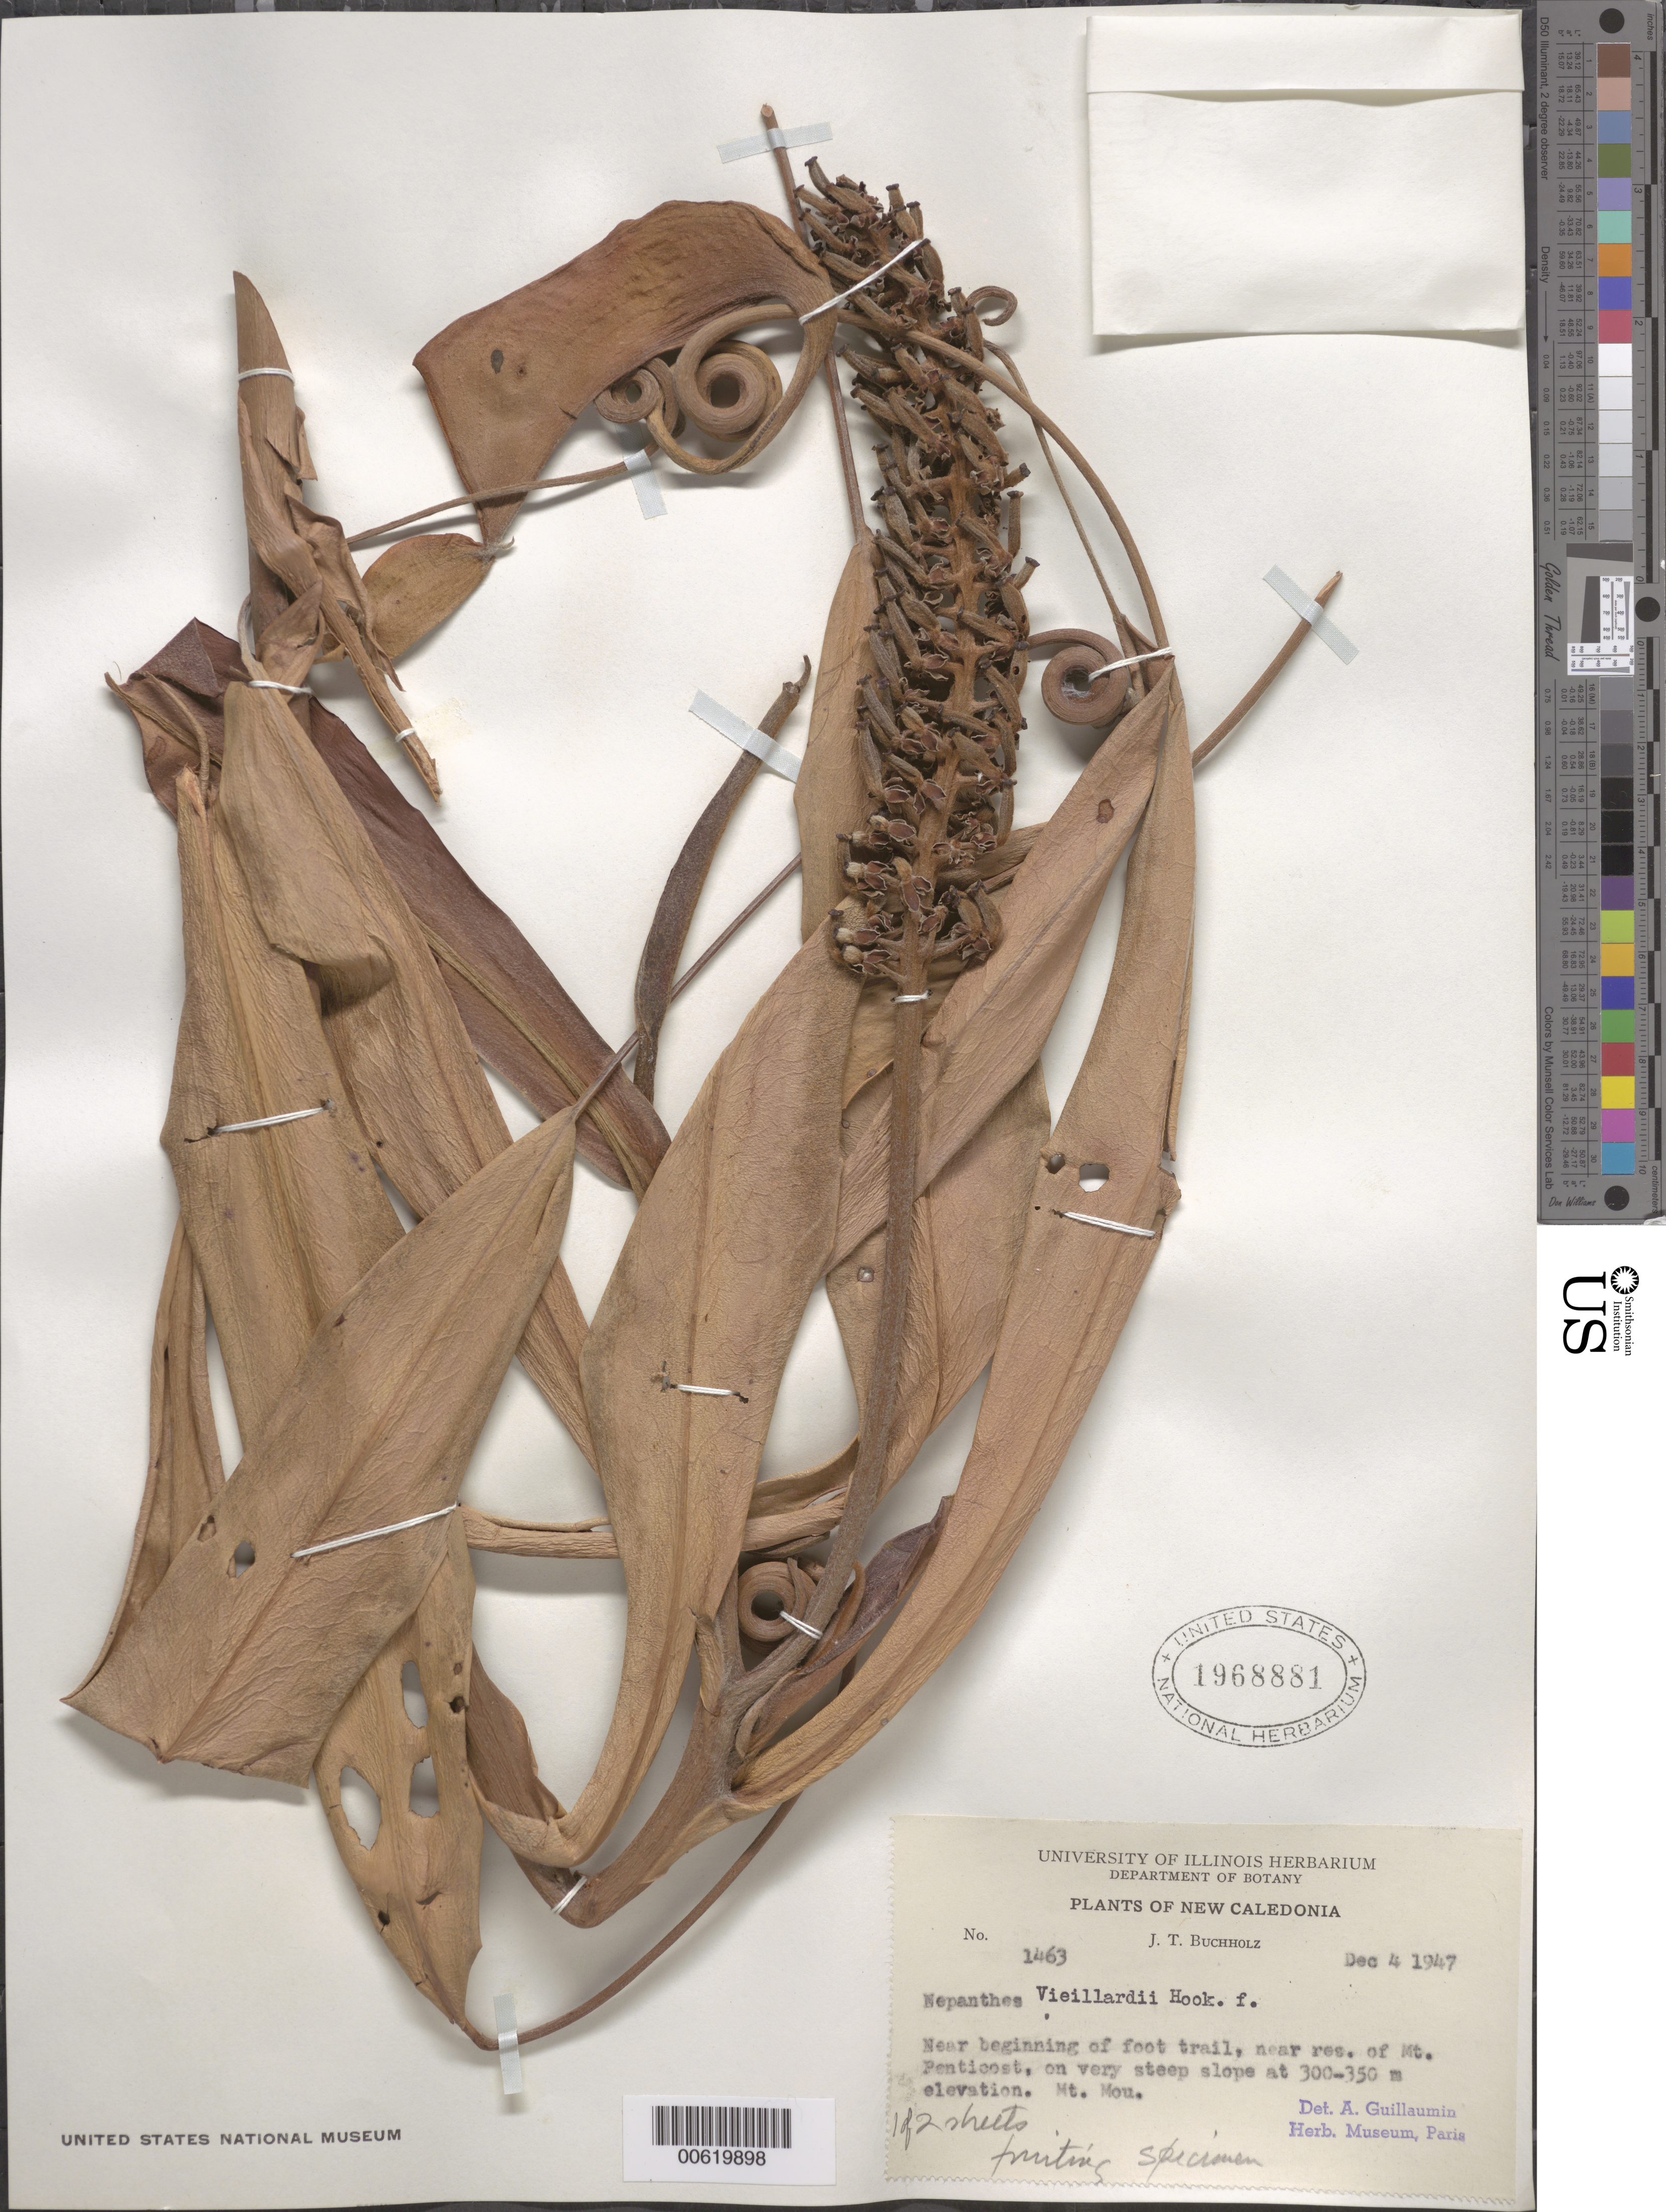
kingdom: Plantae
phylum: Tracheophyta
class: Magnoliopsida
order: Caryophyllales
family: Nepenthaceae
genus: Nepenthes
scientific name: Nepenthes vieillardii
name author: Hook. f.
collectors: J. T. Buchholz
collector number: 1463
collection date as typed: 04 Dec 1947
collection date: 1947-12-04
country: New Caledonia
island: New Caledonia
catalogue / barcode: US 1968881